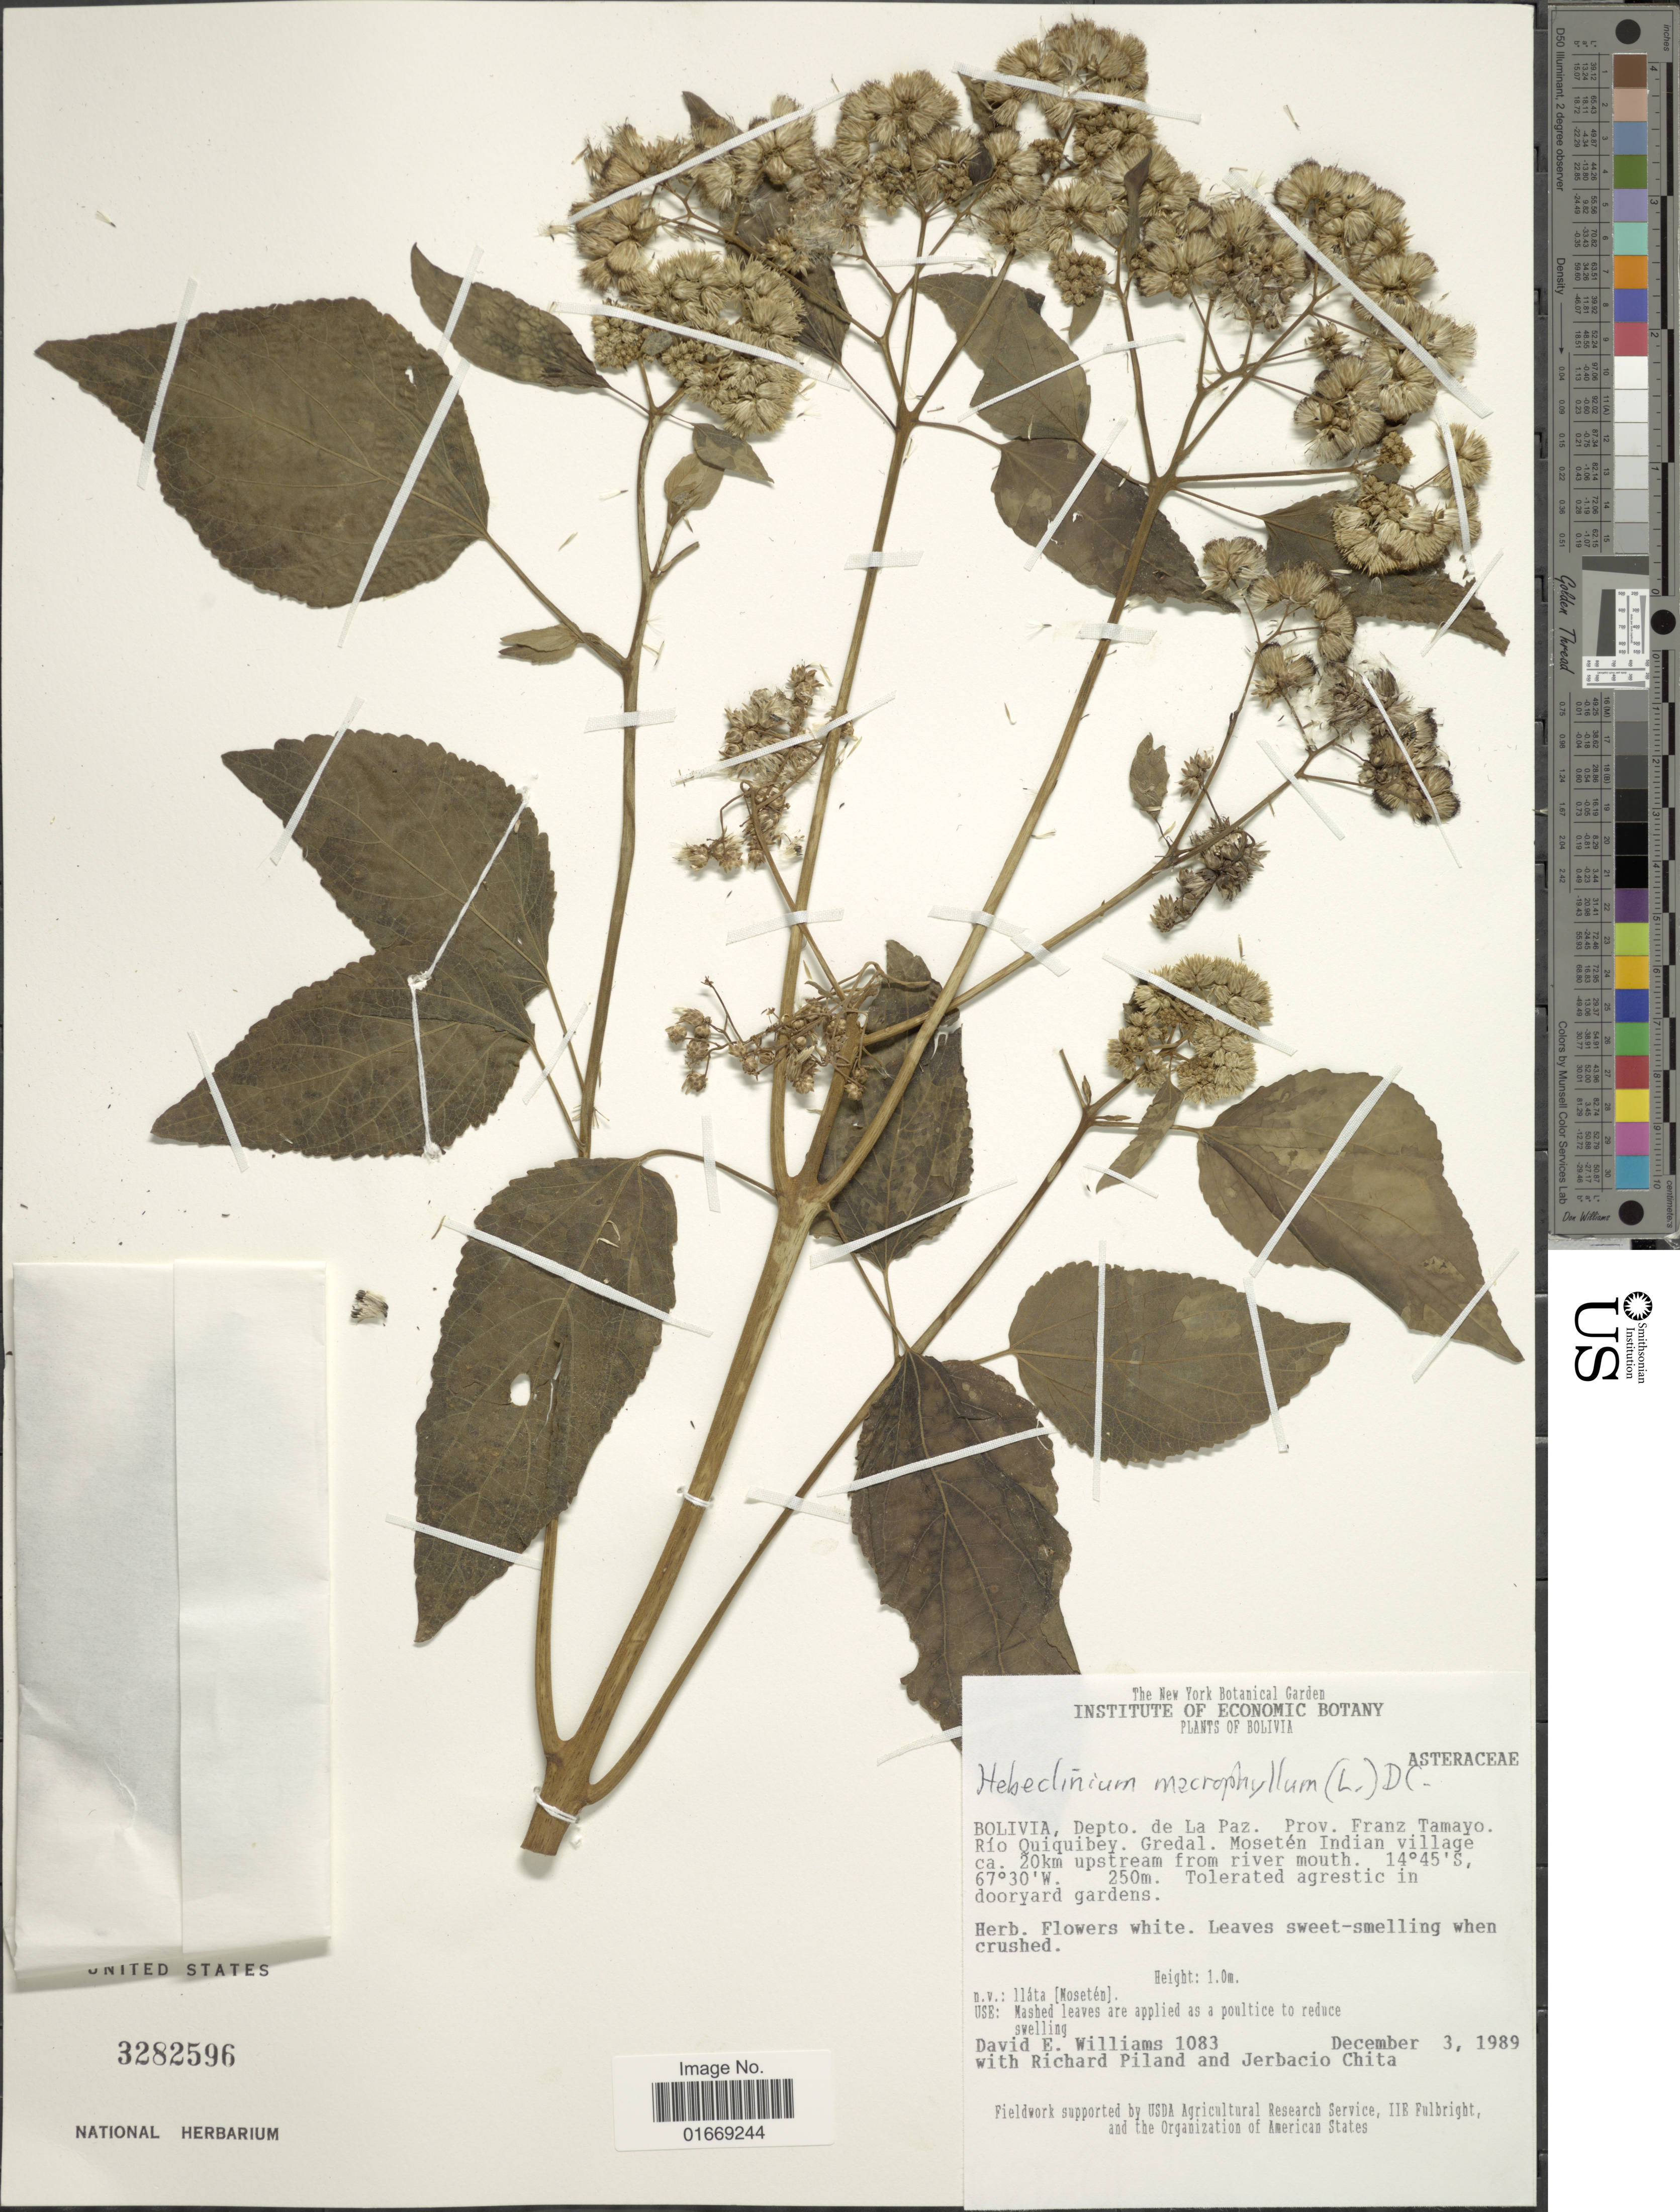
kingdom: Plantae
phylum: Tracheophyta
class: Magnoliopsida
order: Asterales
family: Asteraceae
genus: Hebeclinium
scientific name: Hebeclinium macrophyllum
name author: (L.) DC.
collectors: D. E. Williams, R. Piland & J. Chita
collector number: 1083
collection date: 1989-12-03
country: Bolivia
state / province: La Paz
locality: Bolivia, Depto. de La Paz. Prov. Franz tamayo. Río Quiquibey. Gredal. Mosetén Indian village ca. 20 km upsream from river mouth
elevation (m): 250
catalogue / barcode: US 3282596